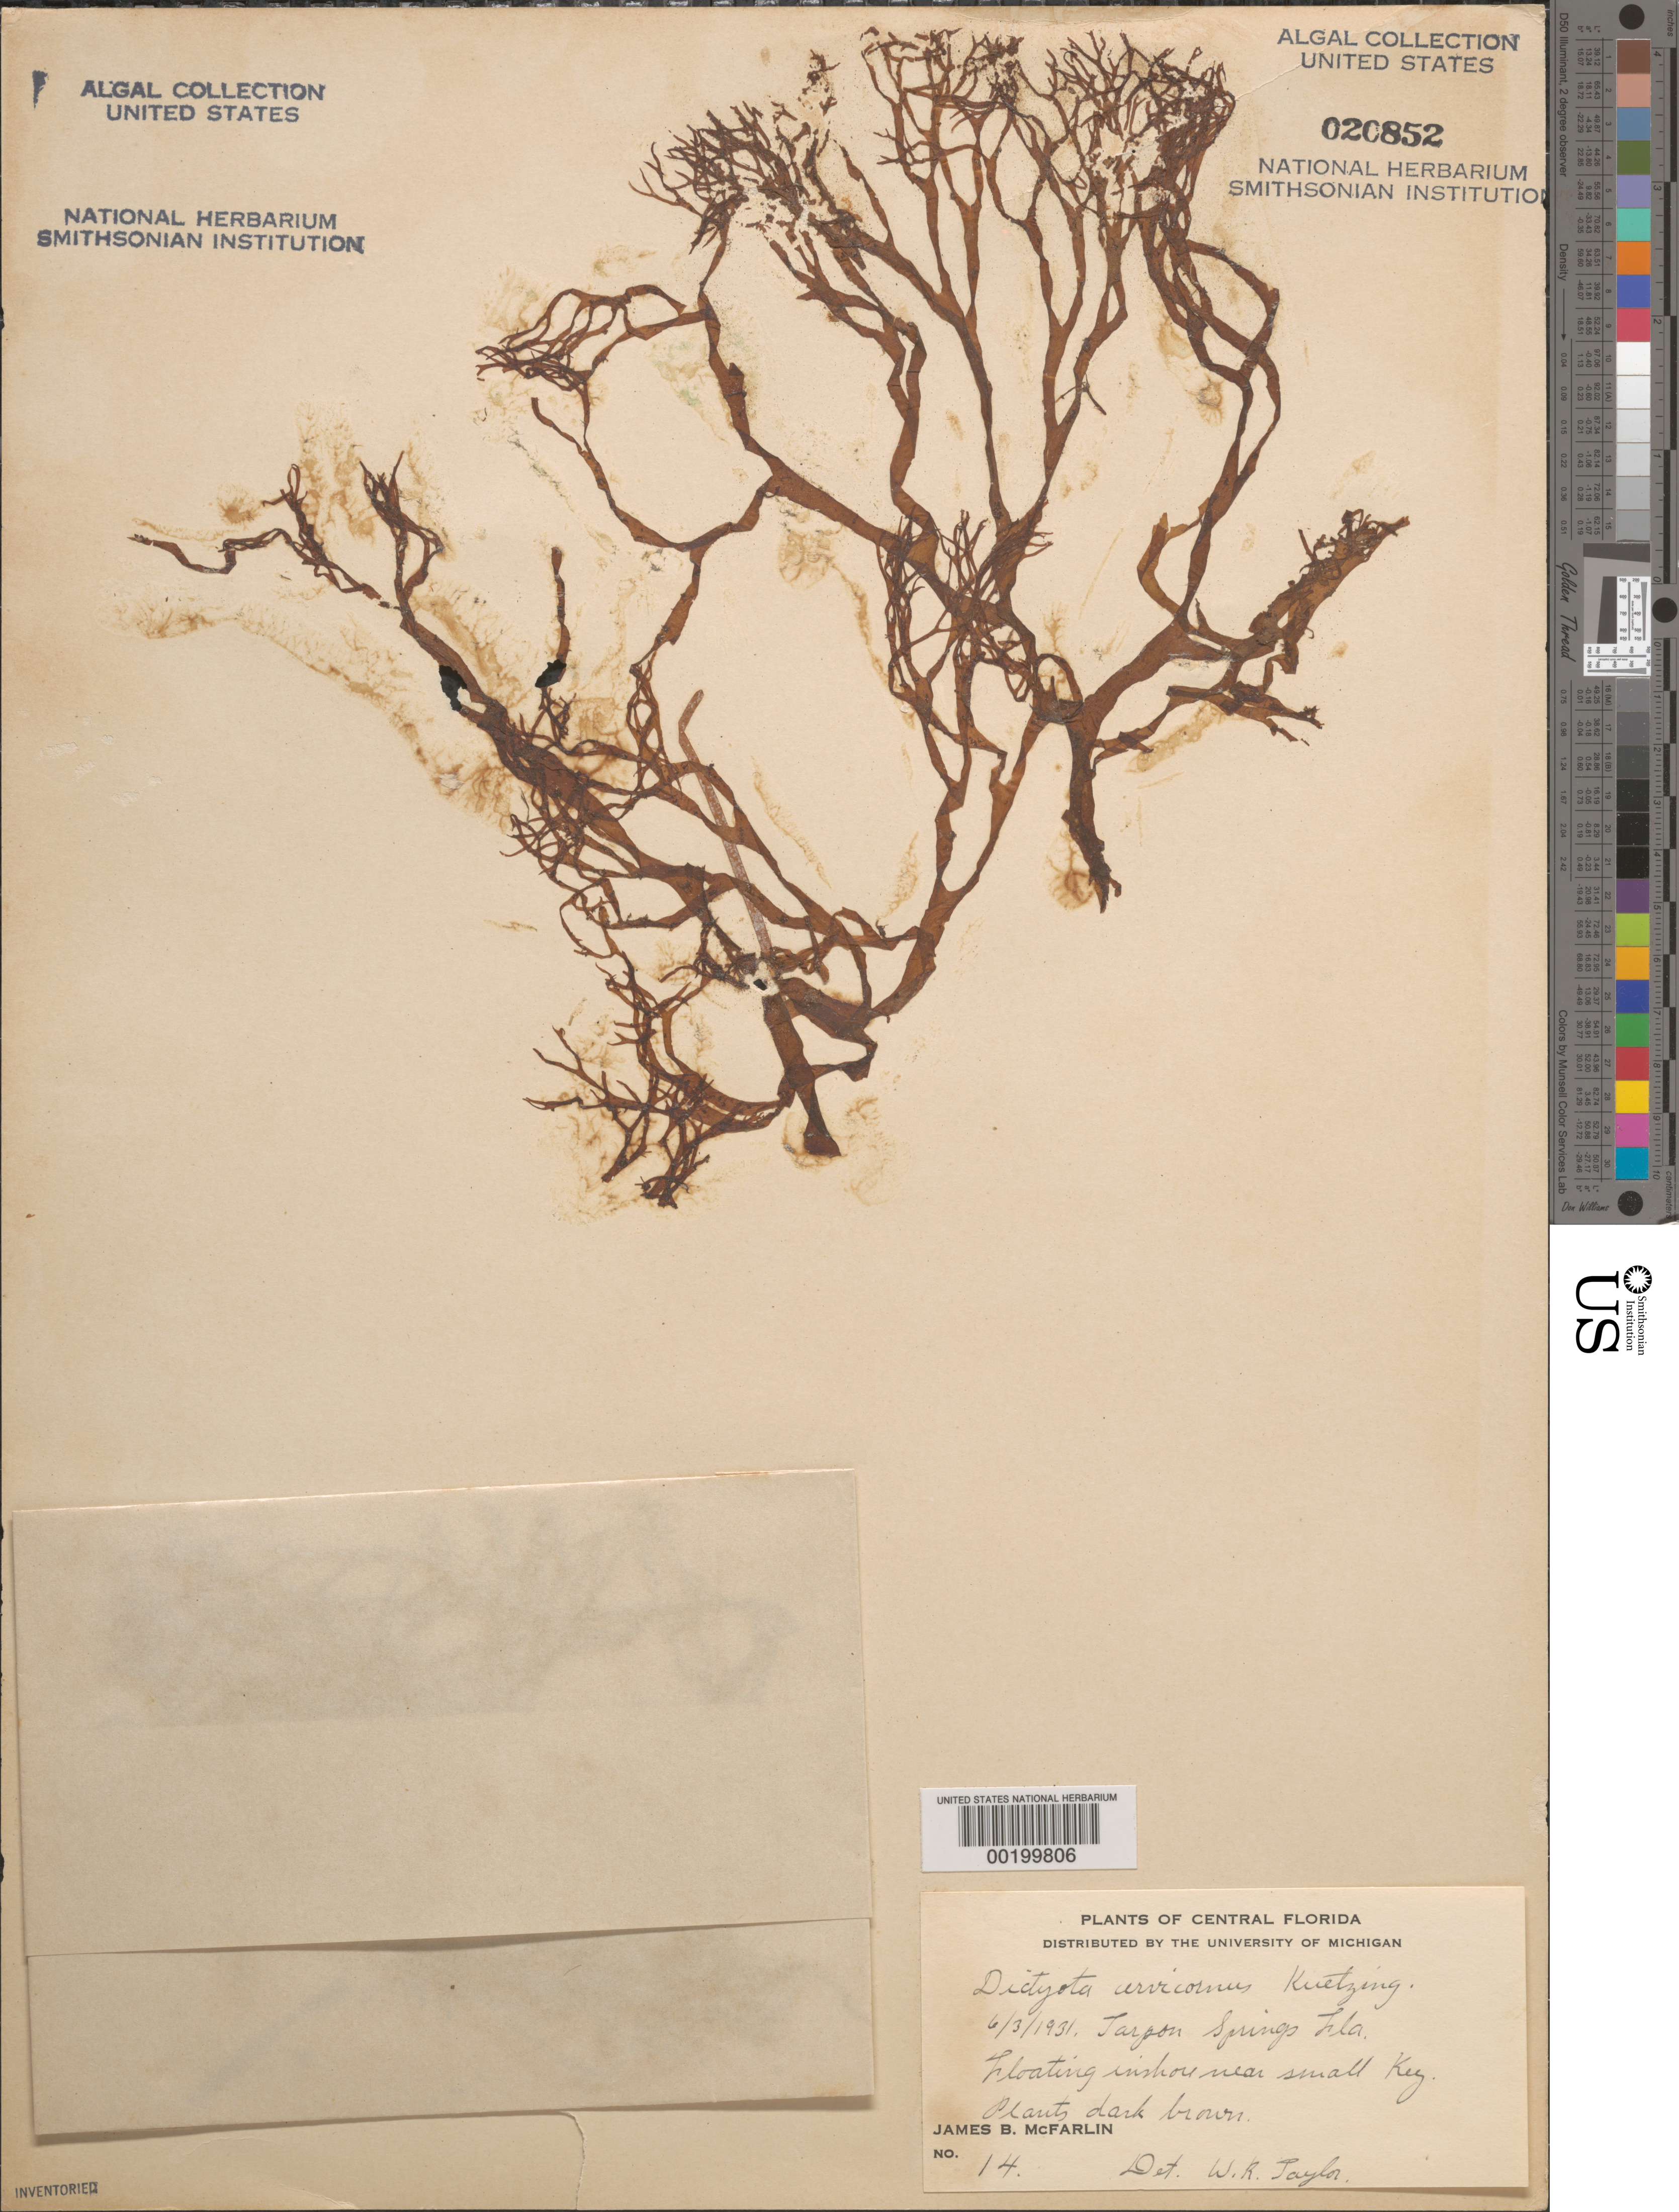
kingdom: Chromista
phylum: Ochrophyta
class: Phaeophyceae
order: Dictyotales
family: Dictyotaceae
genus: Dictyota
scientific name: Dictyota cervicornis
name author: Kütz.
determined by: Taylor, William R.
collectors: J. McFarlin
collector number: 14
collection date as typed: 03 Jan 1931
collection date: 1931-01-03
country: United States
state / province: Florida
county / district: Pinellas County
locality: Tarpon Springs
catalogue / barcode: US 20852